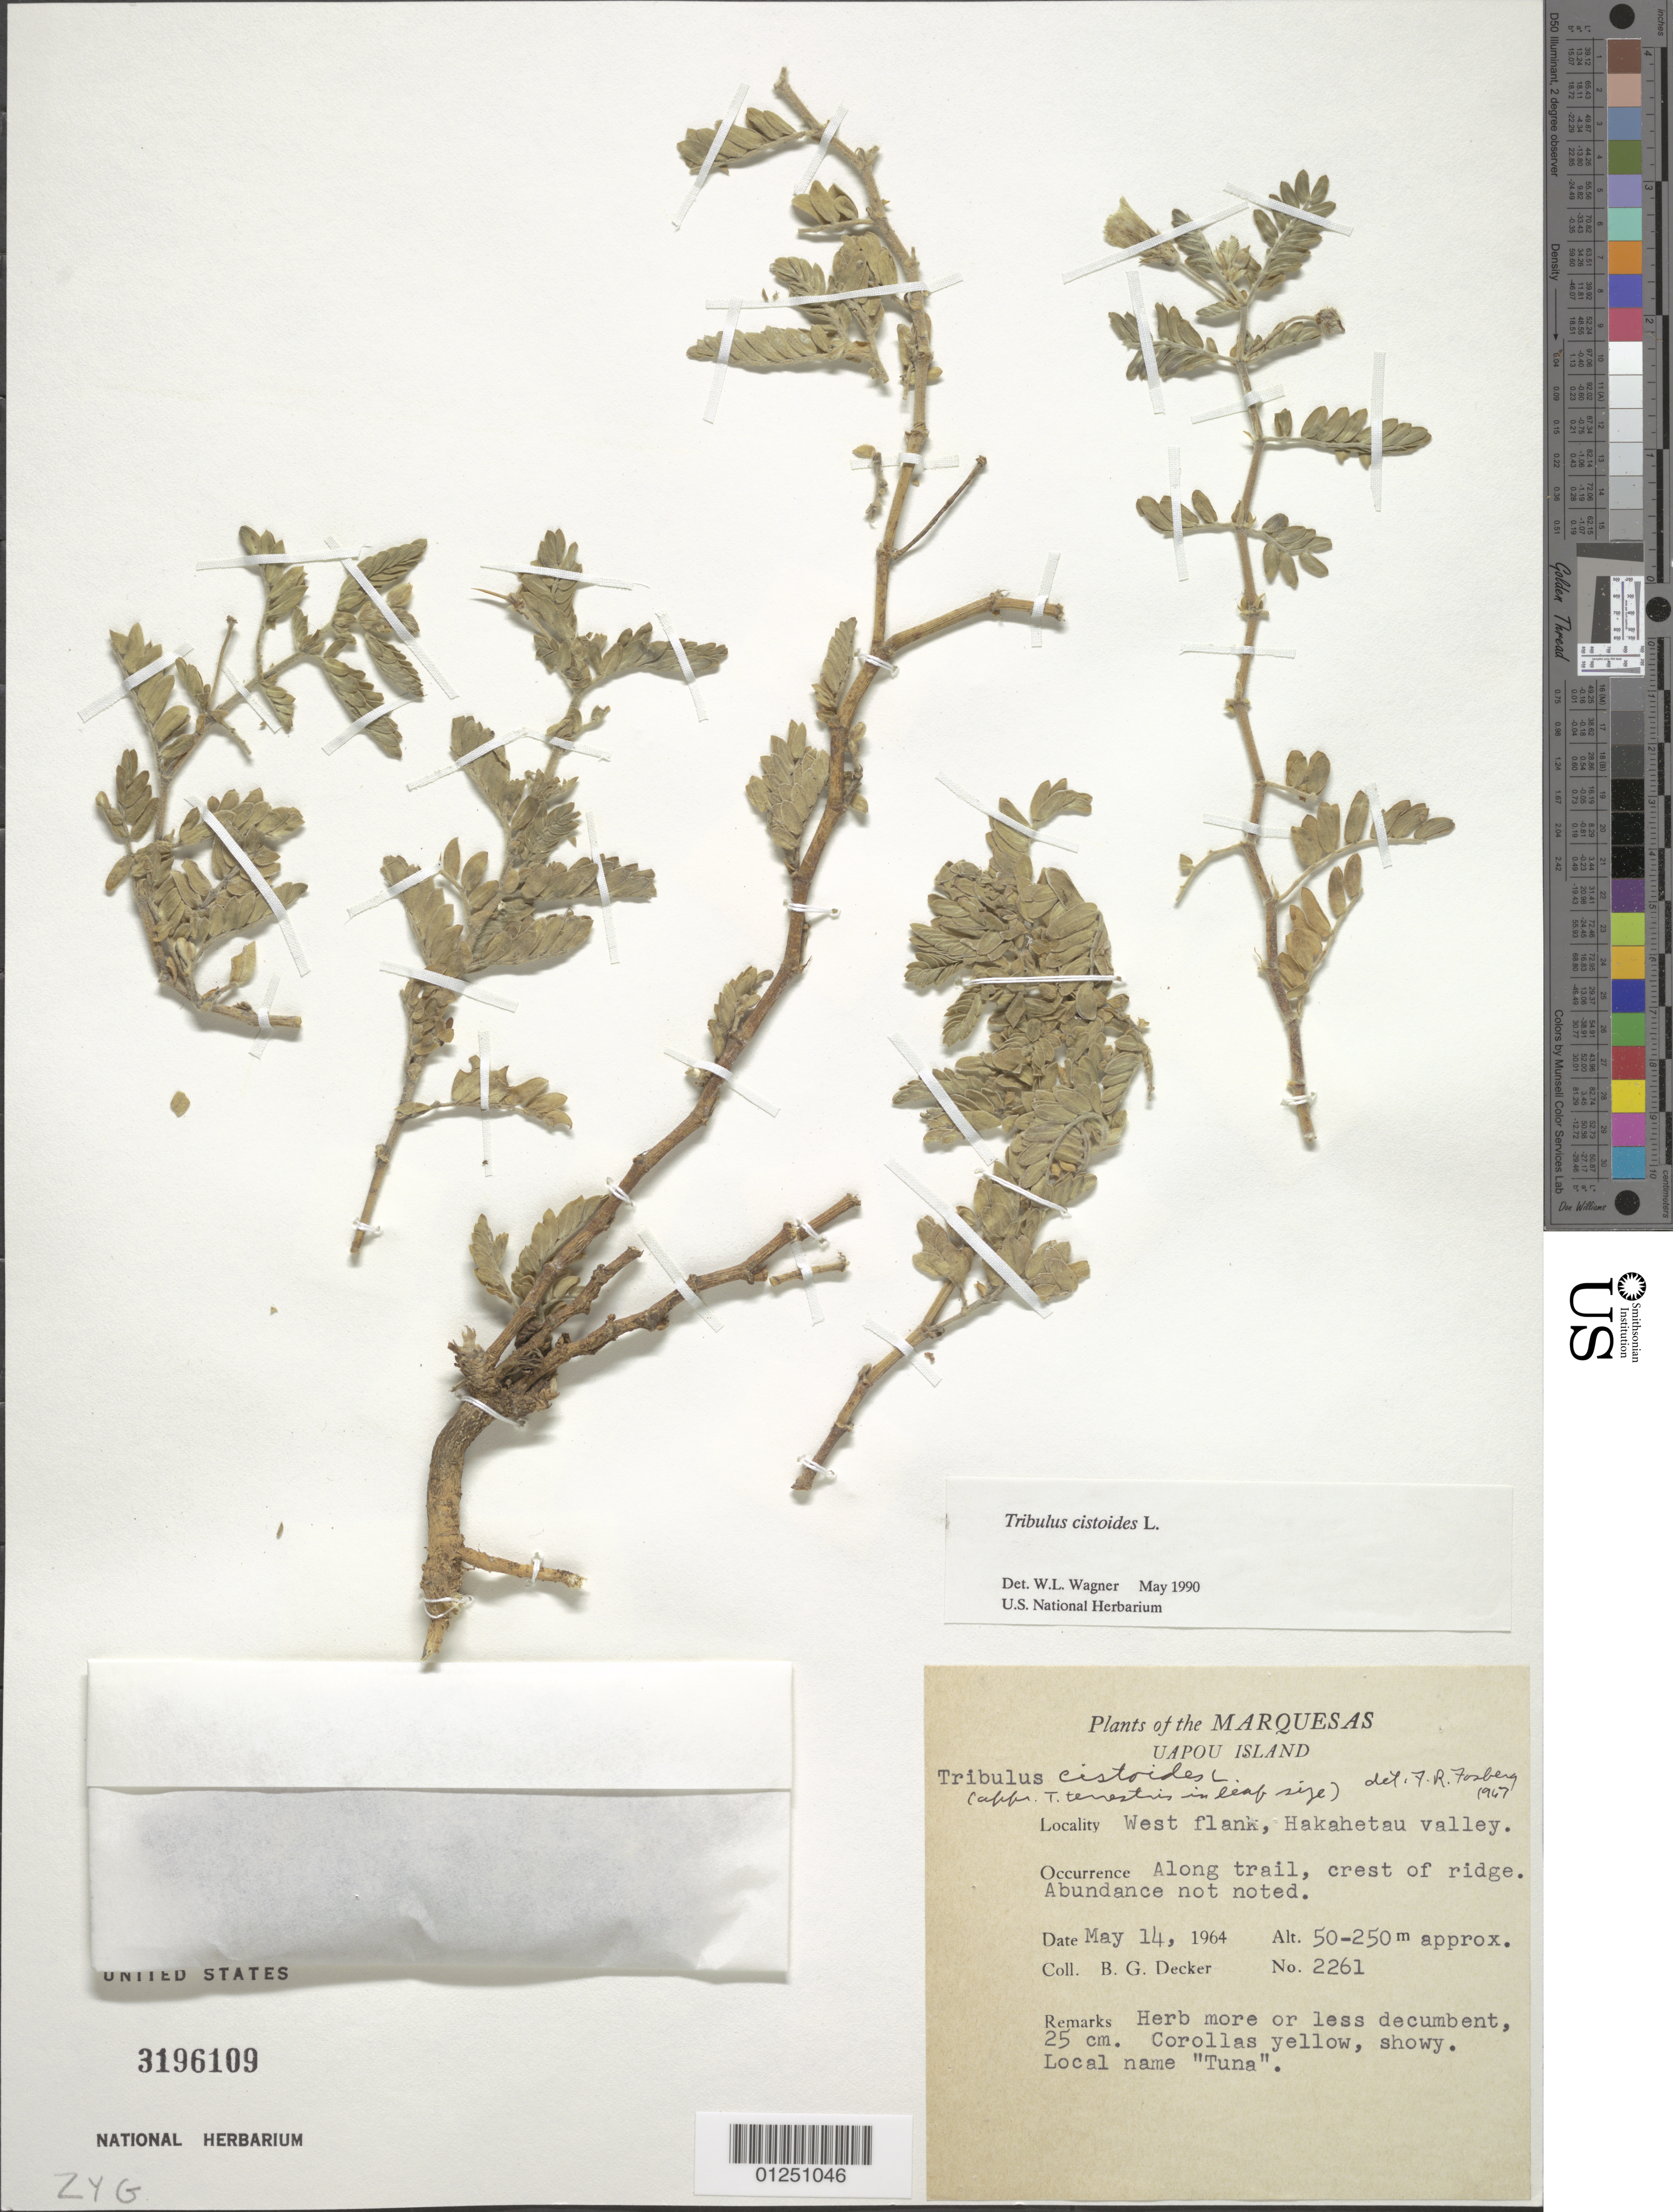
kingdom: Plantae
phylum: Tracheophyta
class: Magnoliopsida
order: Zygophyllales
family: Zygophyllaceae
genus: Tribulus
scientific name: Tribulus cistoides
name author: L.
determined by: Wagner, W. L., (BOT), Smithsonian Institution - National Museum of Natural History (UNITED STATES)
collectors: B. G. Decker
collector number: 2261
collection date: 1964-05-14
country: French Polynesia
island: Ua Pou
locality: Hakahetau Valley, W flank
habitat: Along trail on crest of ridge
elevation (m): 50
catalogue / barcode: US 3196109